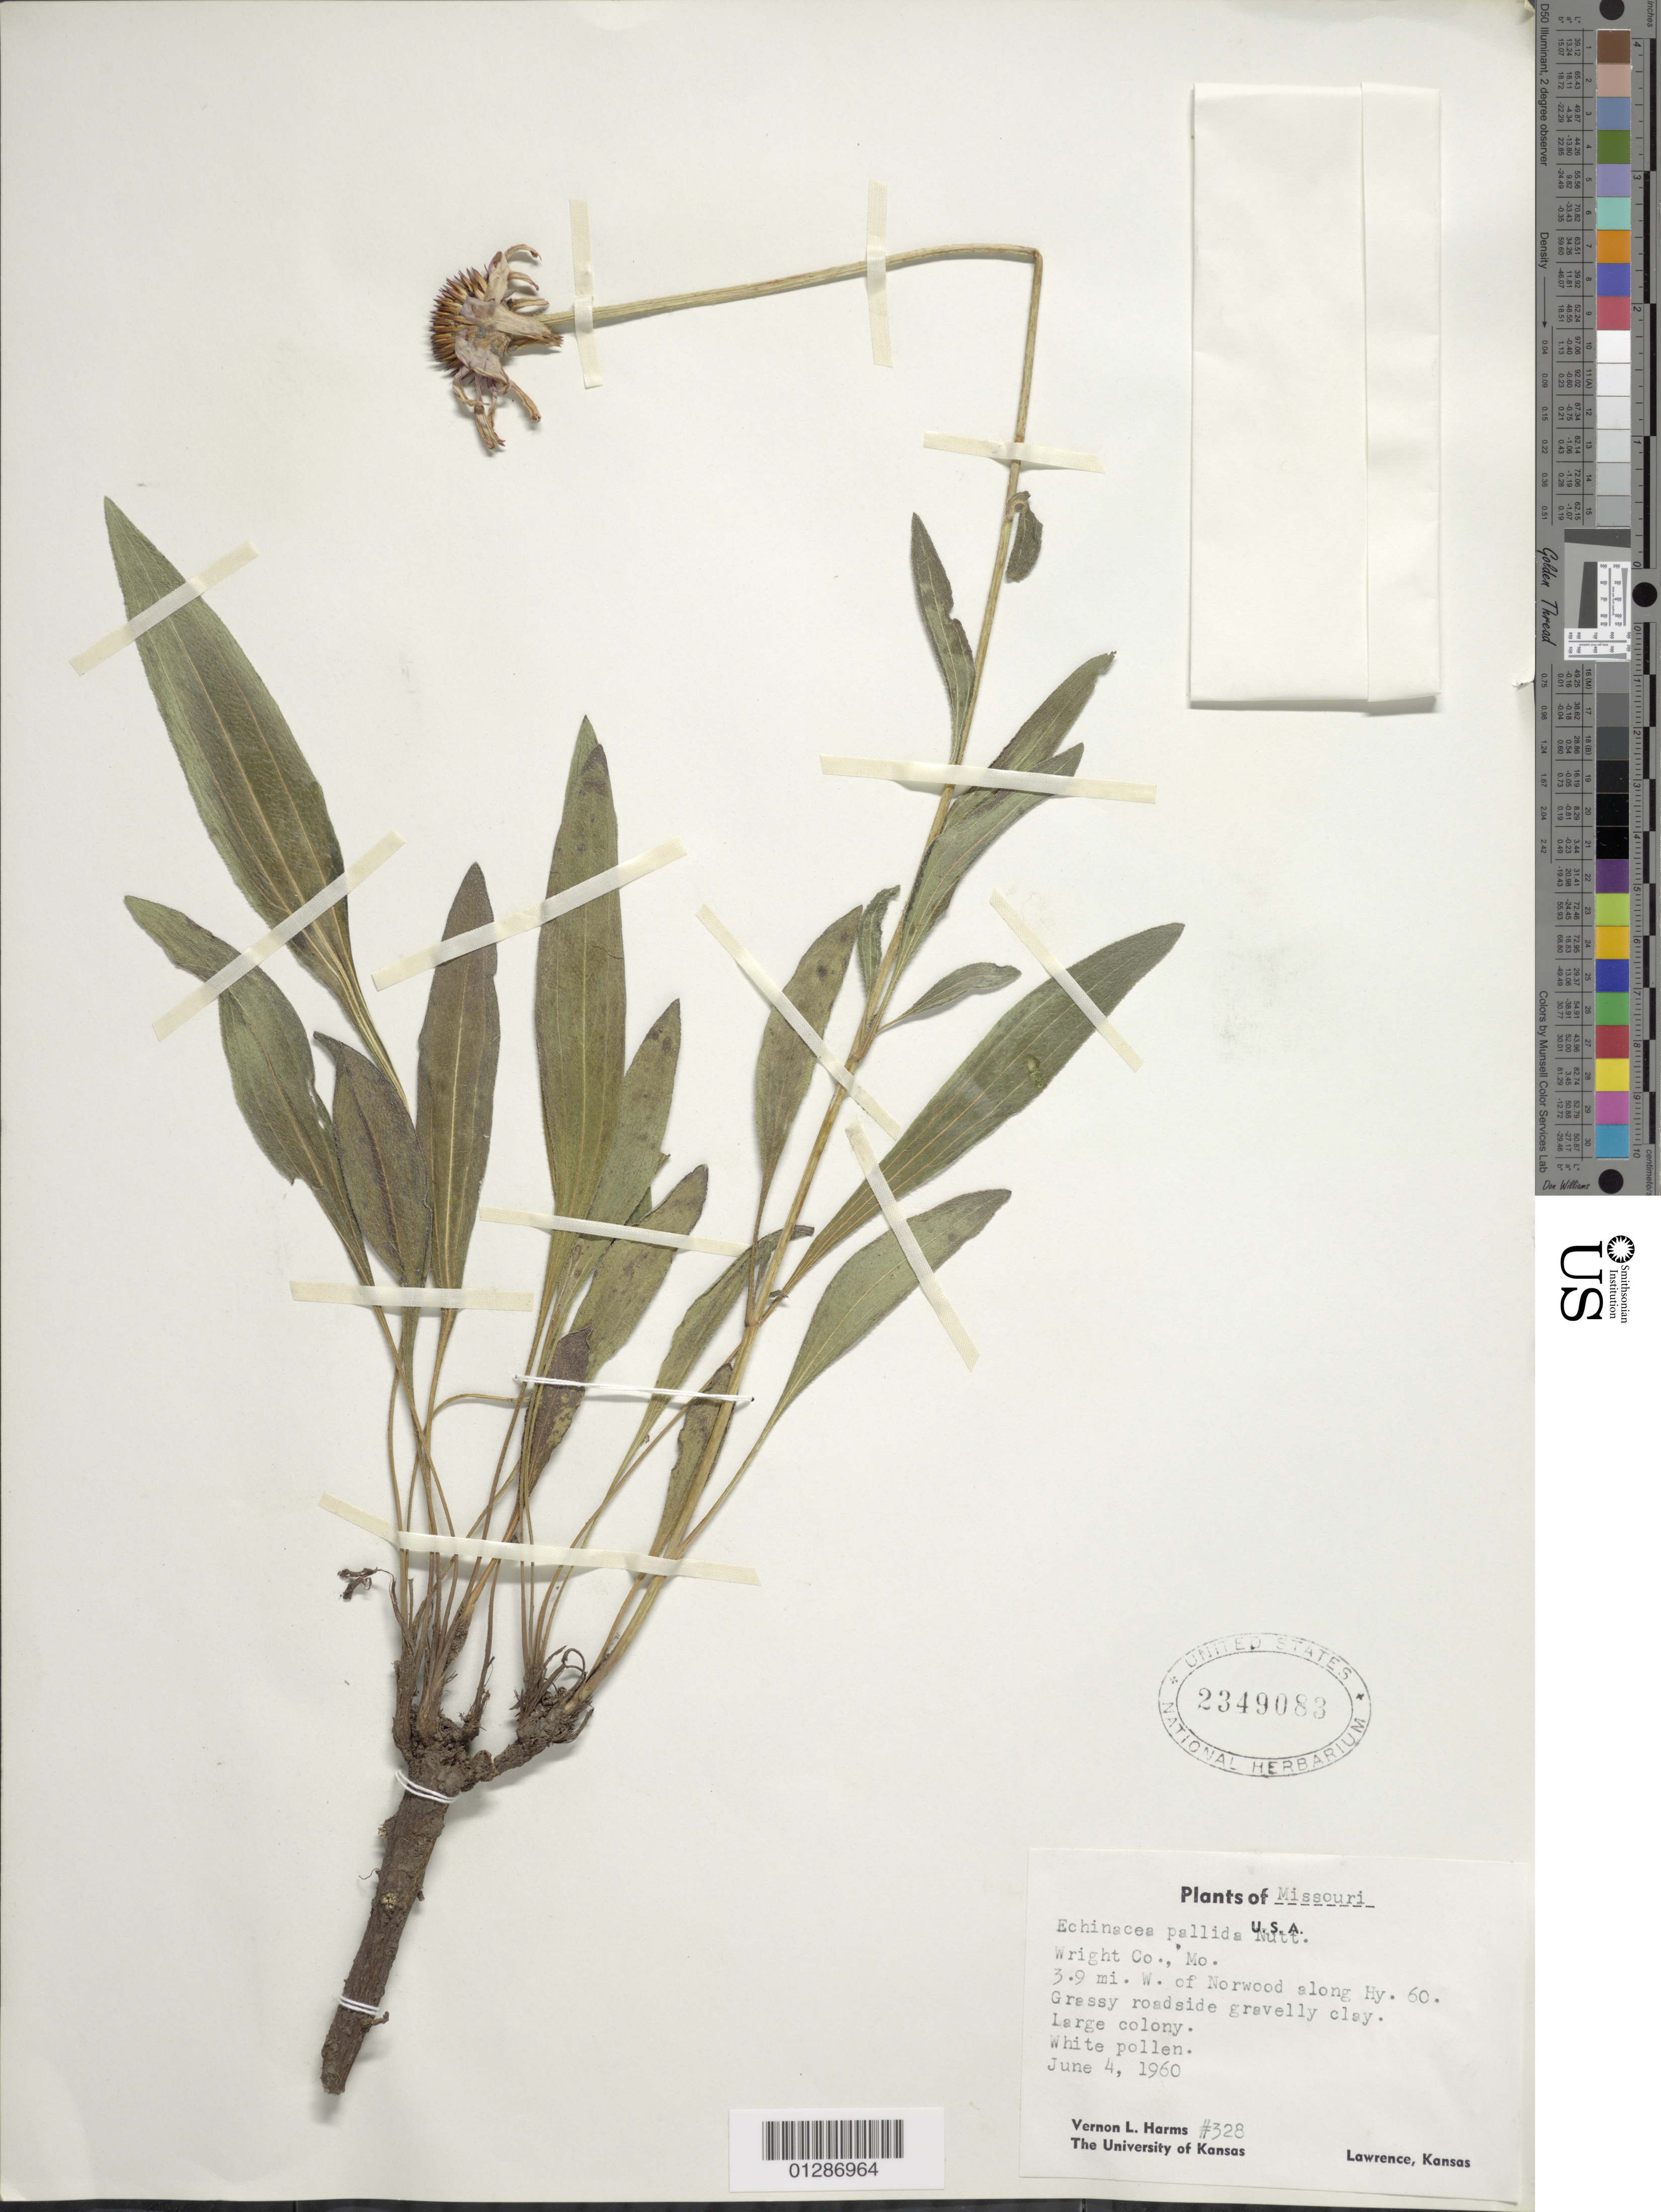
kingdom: Plantae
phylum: Tracheophyta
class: Magnoliopsida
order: Asterales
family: Asteraceae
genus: Echinacea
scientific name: Echinacea pallida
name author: (Nutt.) Nutt.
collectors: V. Harms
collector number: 328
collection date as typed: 4 Jun 1960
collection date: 1960-06-04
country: United States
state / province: Missouri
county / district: Wright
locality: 3.9 mi W of Norwood along Hwy 60.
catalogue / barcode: US 2349083